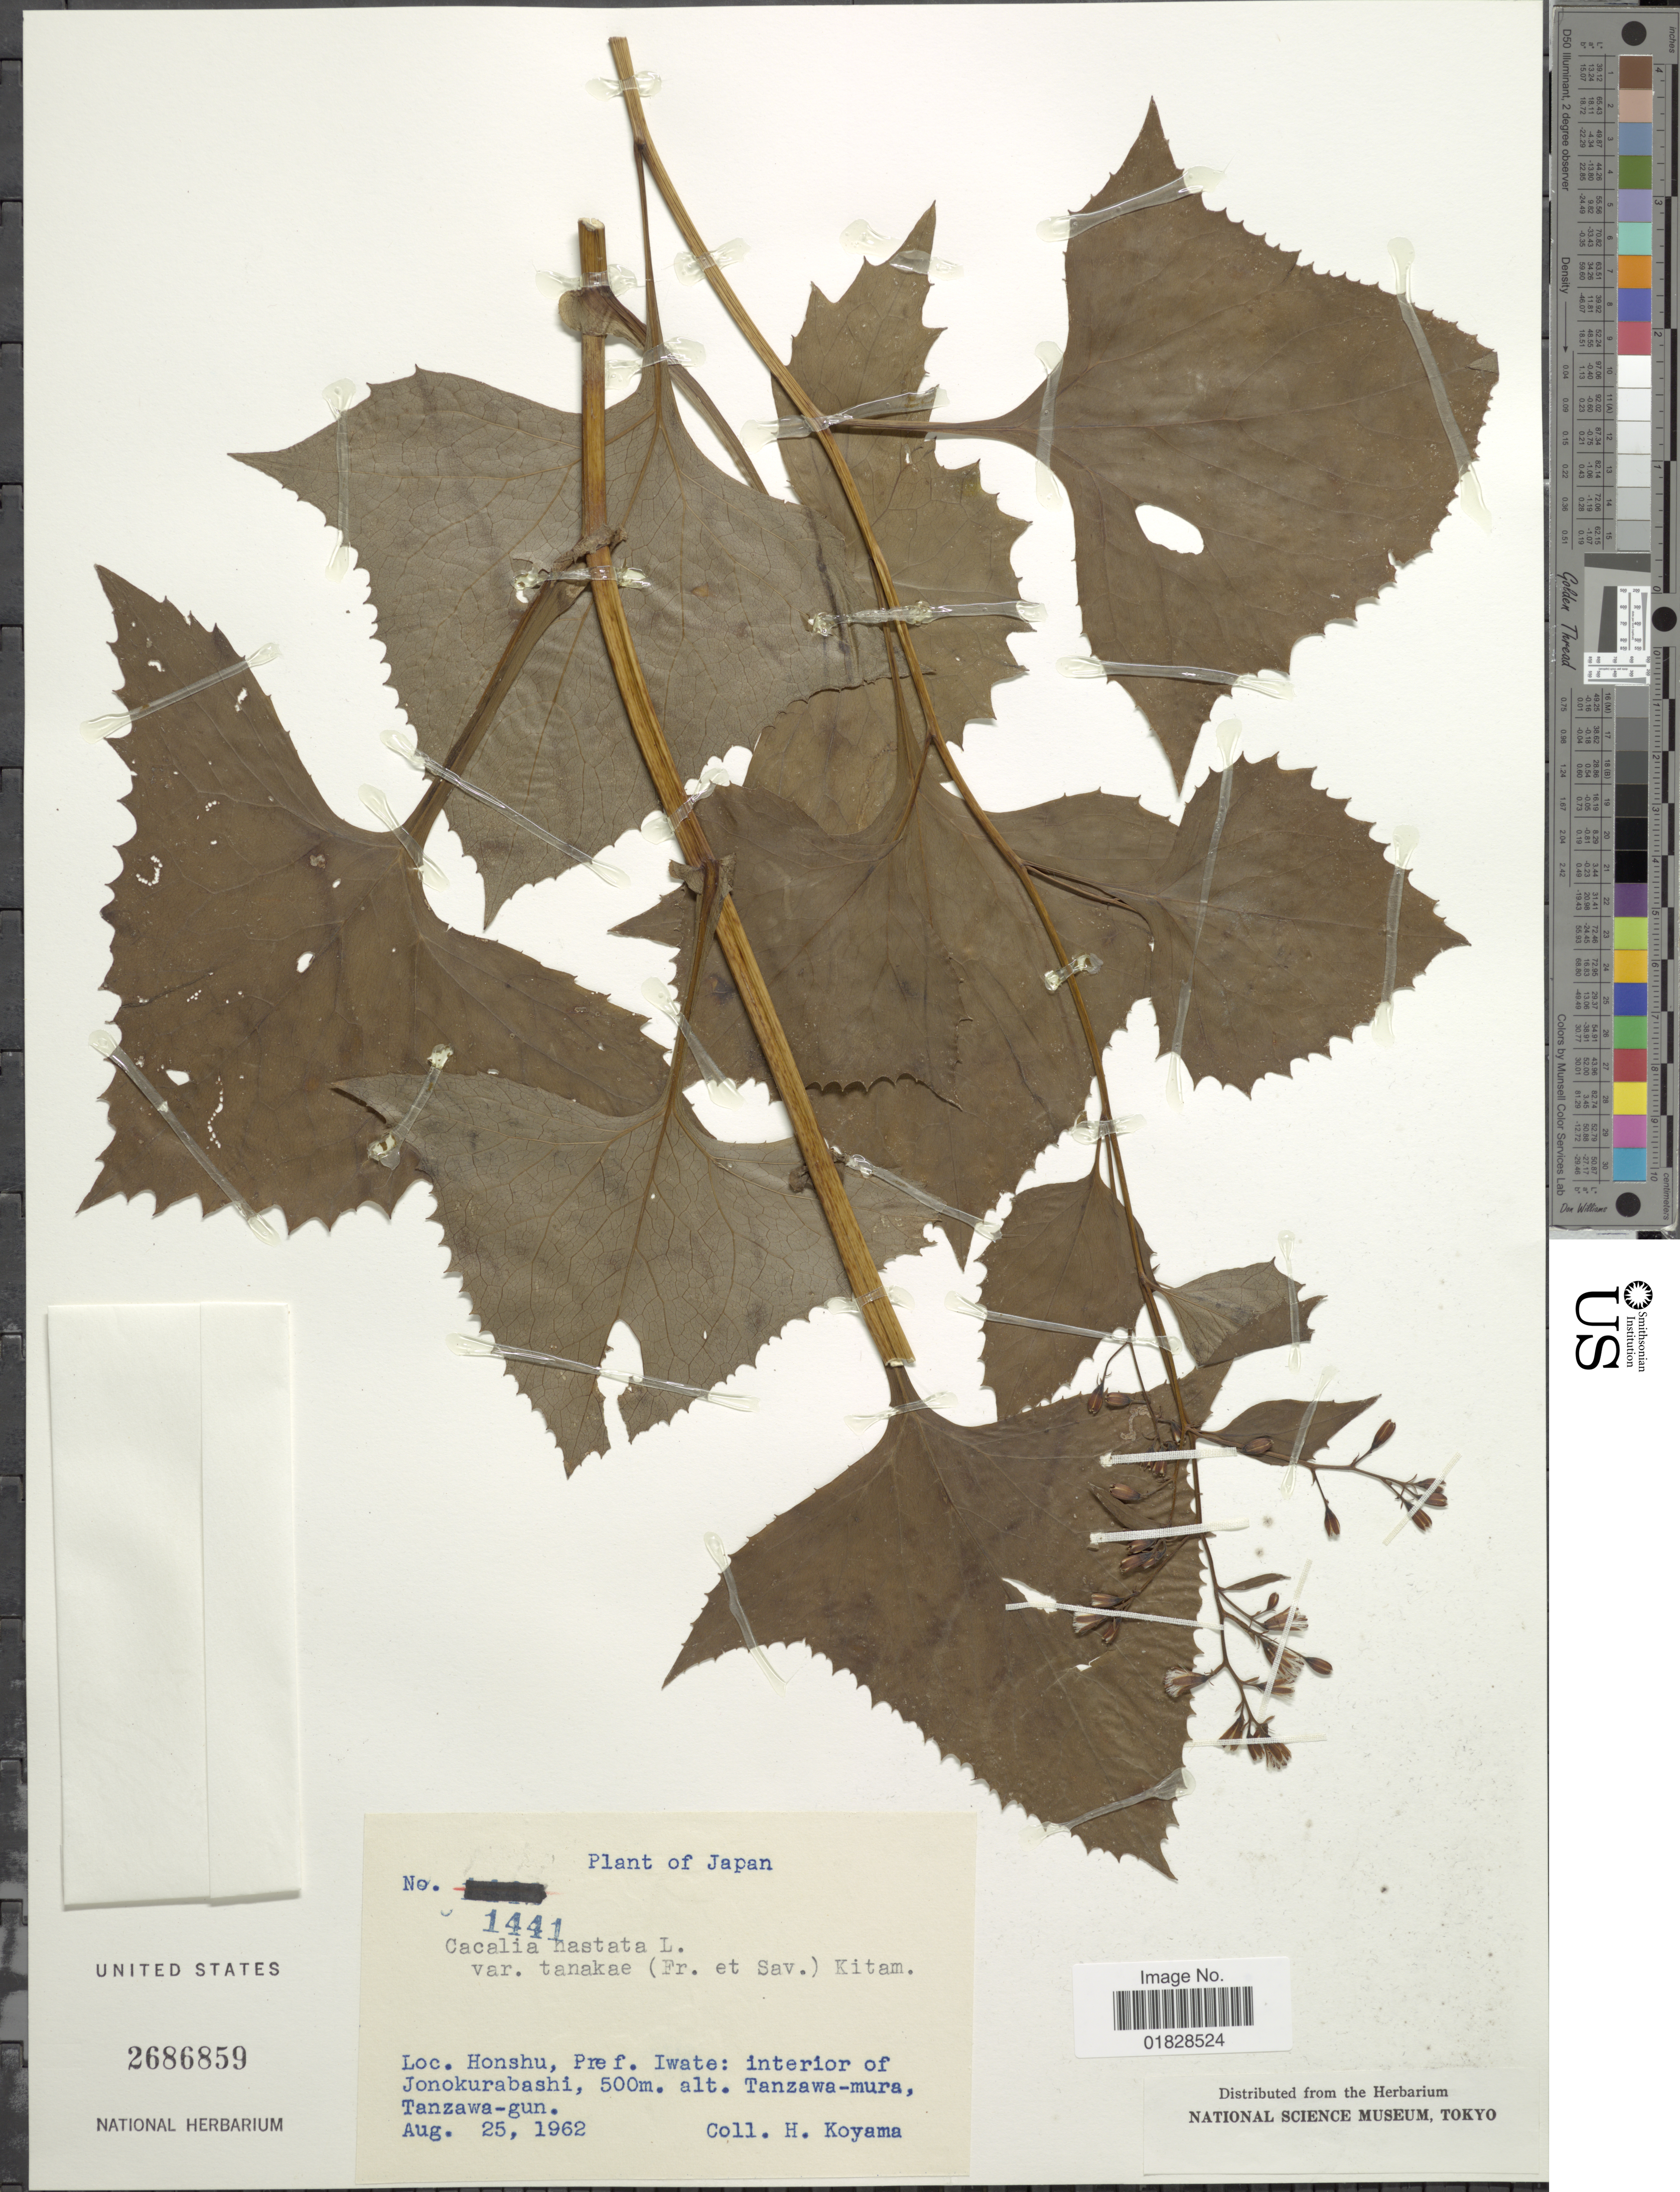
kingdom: Plantae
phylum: Tracheophyta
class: Magnoliopsida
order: Asterales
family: Asteraceae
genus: Parasenecio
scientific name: Parasenecio hastatus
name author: (L.) H. Koyama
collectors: H. Koyama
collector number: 1441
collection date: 1962-08-25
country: Japan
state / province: Iwate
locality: Honshu, Pref. Iwate: interior of Jonokurabashi, Tanzawa-mura, Tanzawa-gun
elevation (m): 500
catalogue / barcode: US 2686859